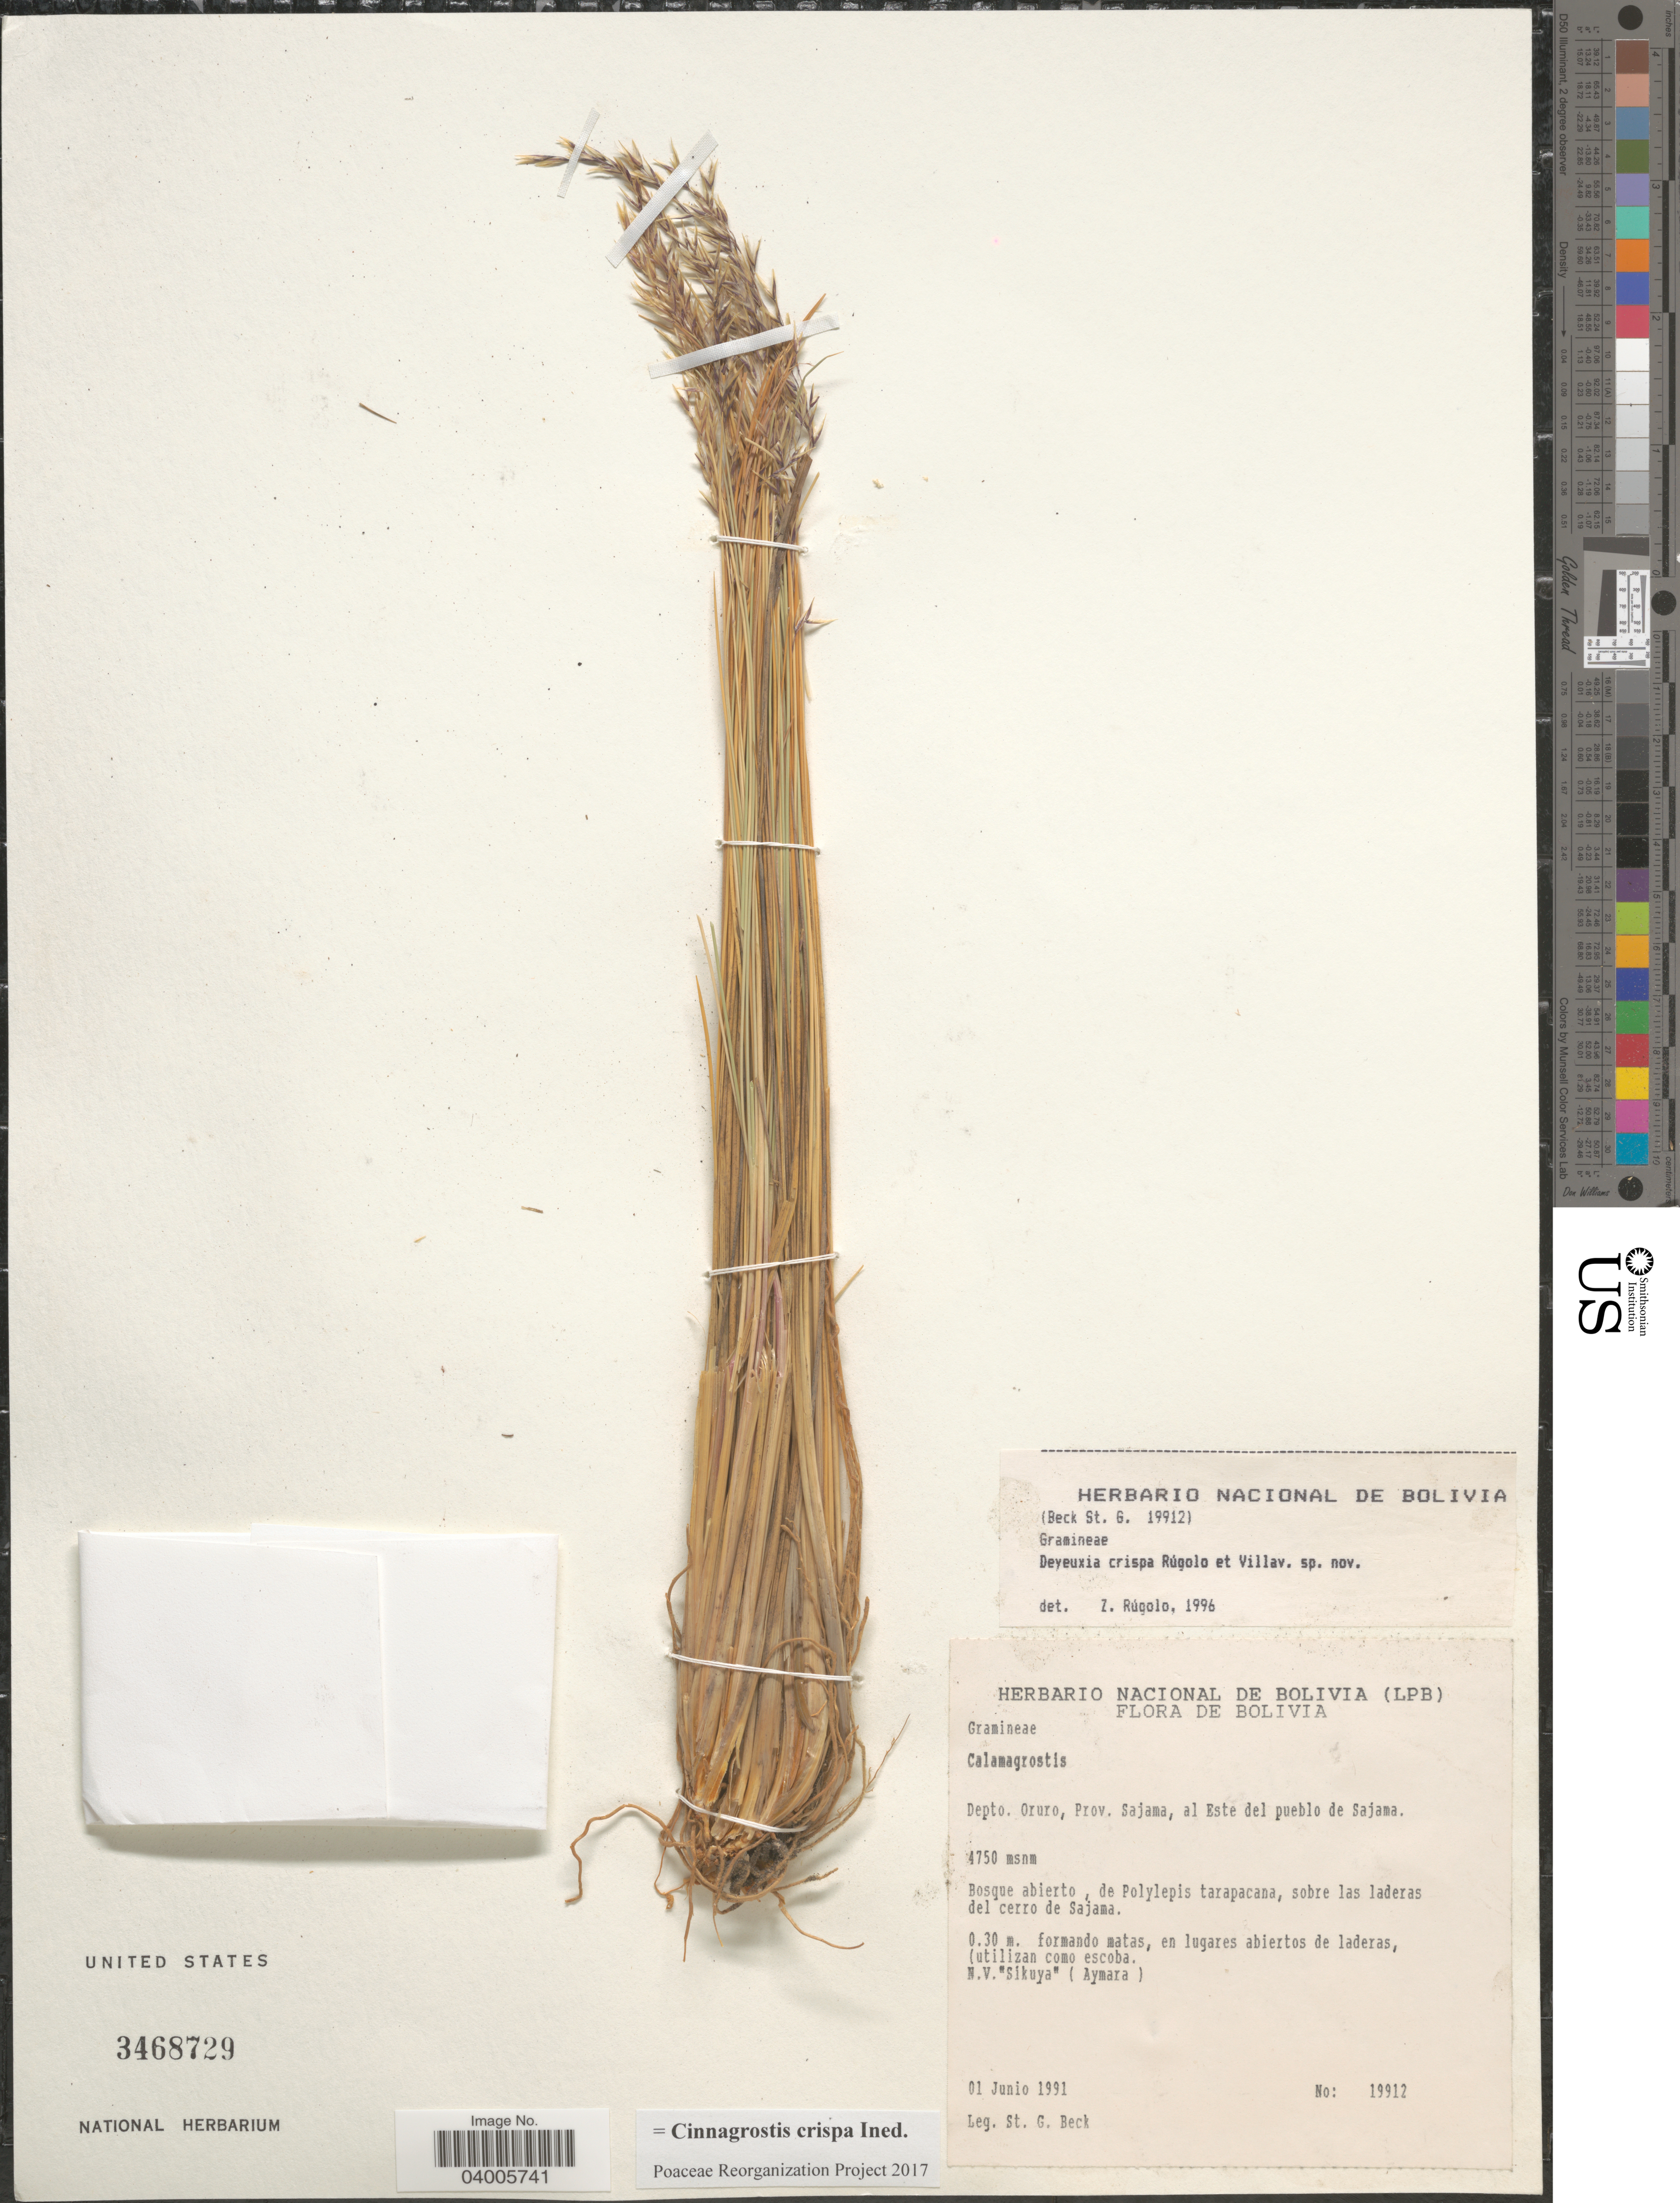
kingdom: Plantae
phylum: Tracheophyta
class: Liliopsida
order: Poales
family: Poaceae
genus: Cinnagrostis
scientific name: Cinnagrostis crispa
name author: (Rúgolo & Villav.) P.M. Peterson et al.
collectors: S. G. Beck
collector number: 19912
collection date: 1991-06-01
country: Bolivia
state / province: Oruro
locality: Depto. Oruro, Prov. Sajama, al Este del pueblo de Sajama.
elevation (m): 4750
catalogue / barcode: US 3468729